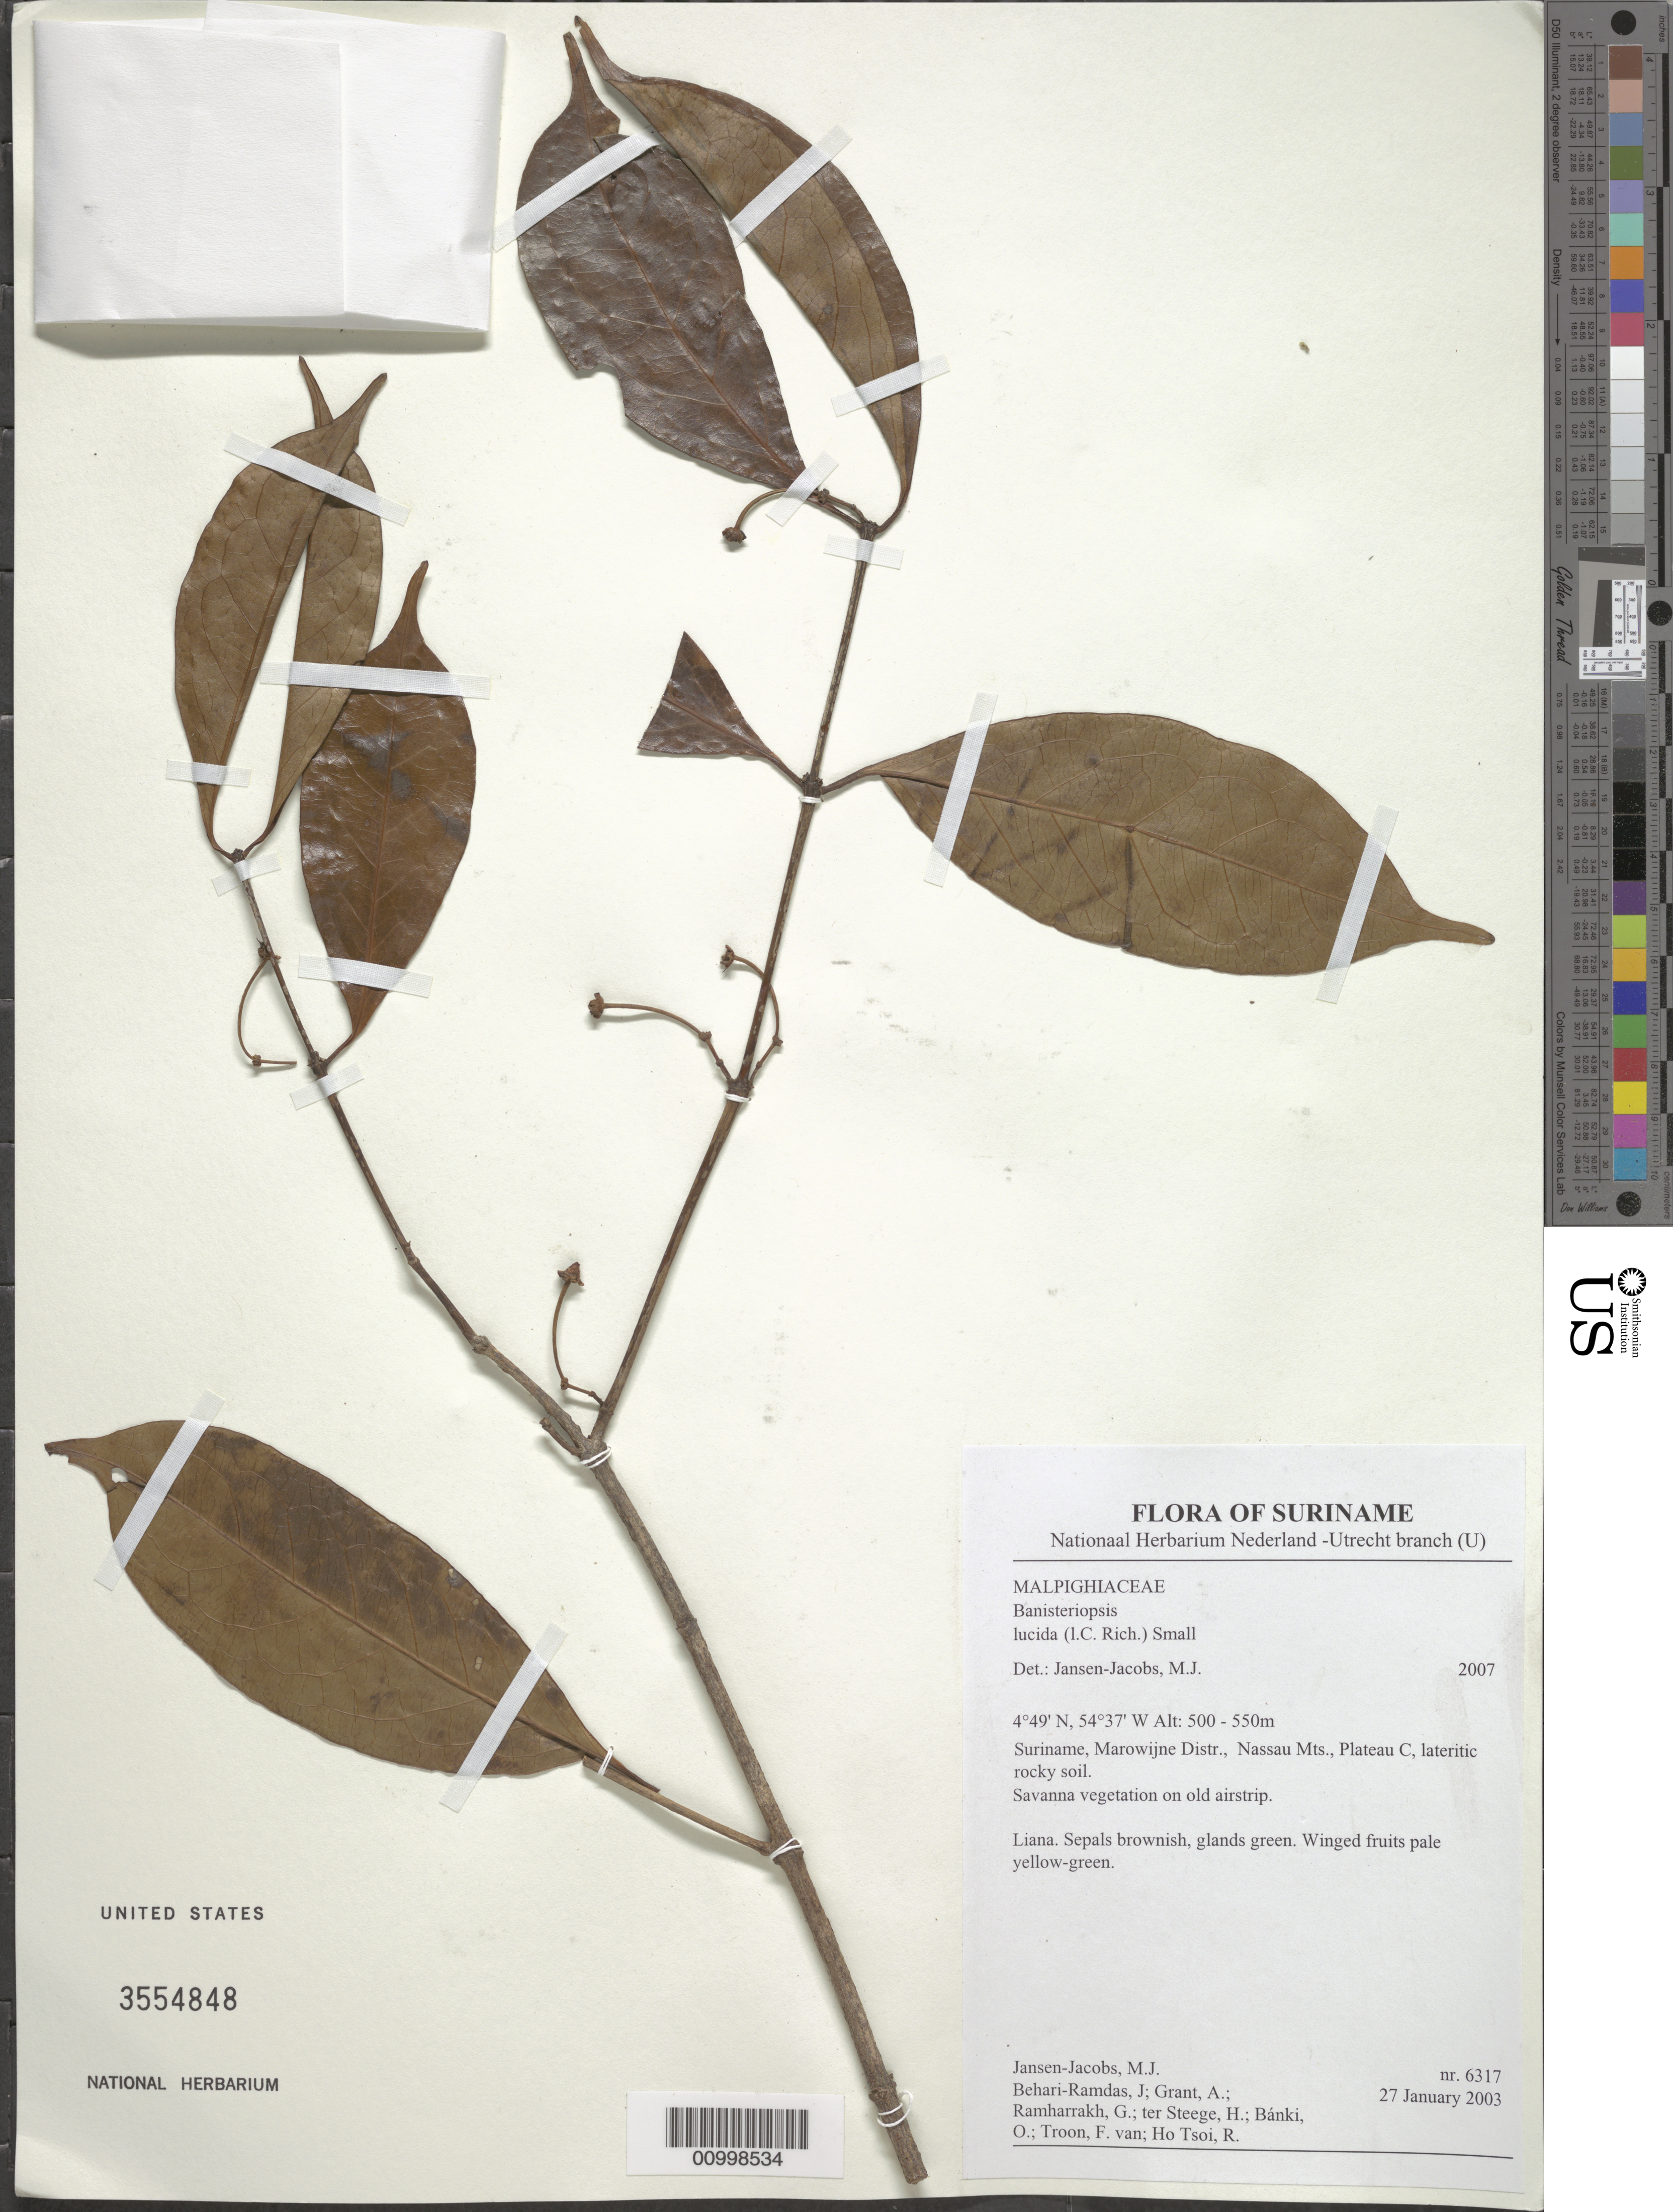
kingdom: Plantae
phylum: Tracheophyta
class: Magnoliopsida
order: Malpighiales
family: Malpighiaceae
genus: Banisteriopsis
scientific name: Banisteriopsis lucida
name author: (Rich.) Small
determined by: Jansen-Jacobs, M. J., (U), Nationaal Herbarium Nederland, Utrecht University branch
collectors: M. J. Jansen-Jacobs, J. Behari-Ramdas, A. Grant, G. Ramharrakh, H. ter Steege, O. Bánki, F. Van Troon & R. Ho Tsoi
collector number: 6317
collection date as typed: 27-Jan-03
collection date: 2003-01-27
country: Suriname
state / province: Marowijne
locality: Nassau Mts., Plateau C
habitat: Lateritic rocky soil. Savanna vegetation on old airstrip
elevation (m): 500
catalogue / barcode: US 3554848